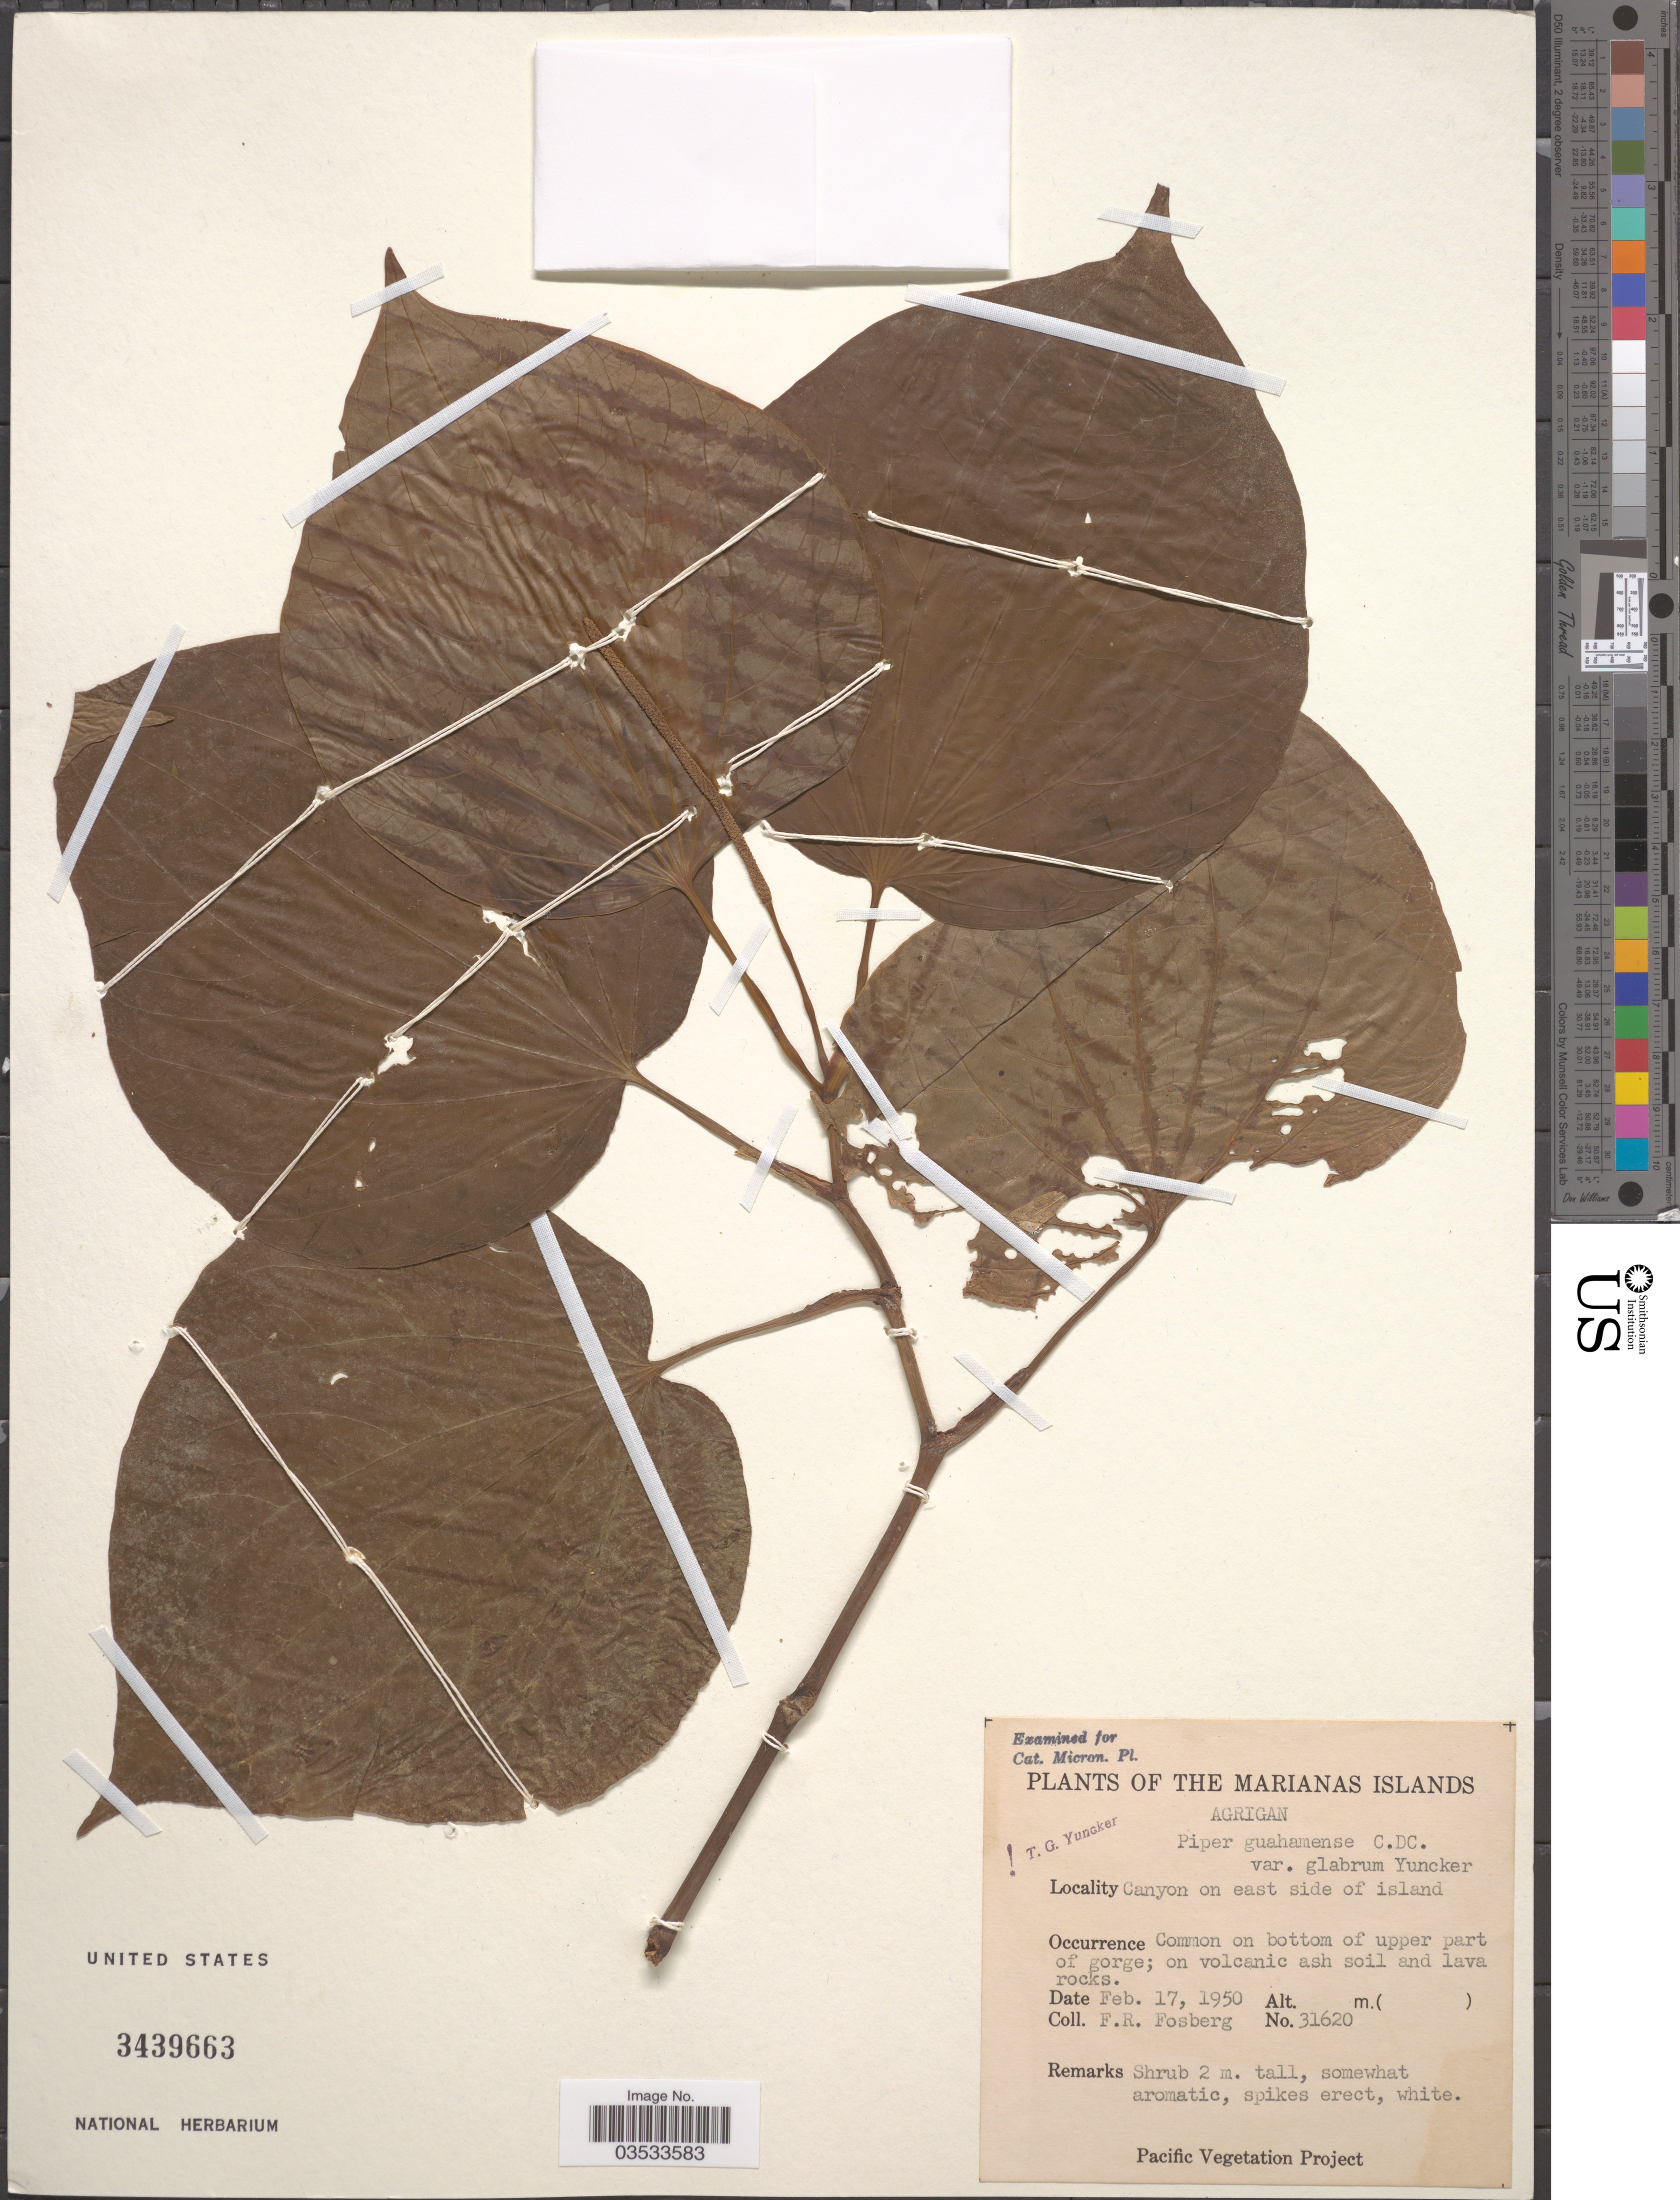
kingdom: Plantae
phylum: Tracheophyta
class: Magnoliopsida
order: Piperales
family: Piperaceae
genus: Piper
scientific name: Piper guahamense f. glabrum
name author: (Yunck.) A.C. Sm.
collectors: F. R. Fosberg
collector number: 31620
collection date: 1950-02-17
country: Northern Mariana Islands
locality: The Marianas Islands. Agrigan. Canyon on east side of island.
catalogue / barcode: US 3439663